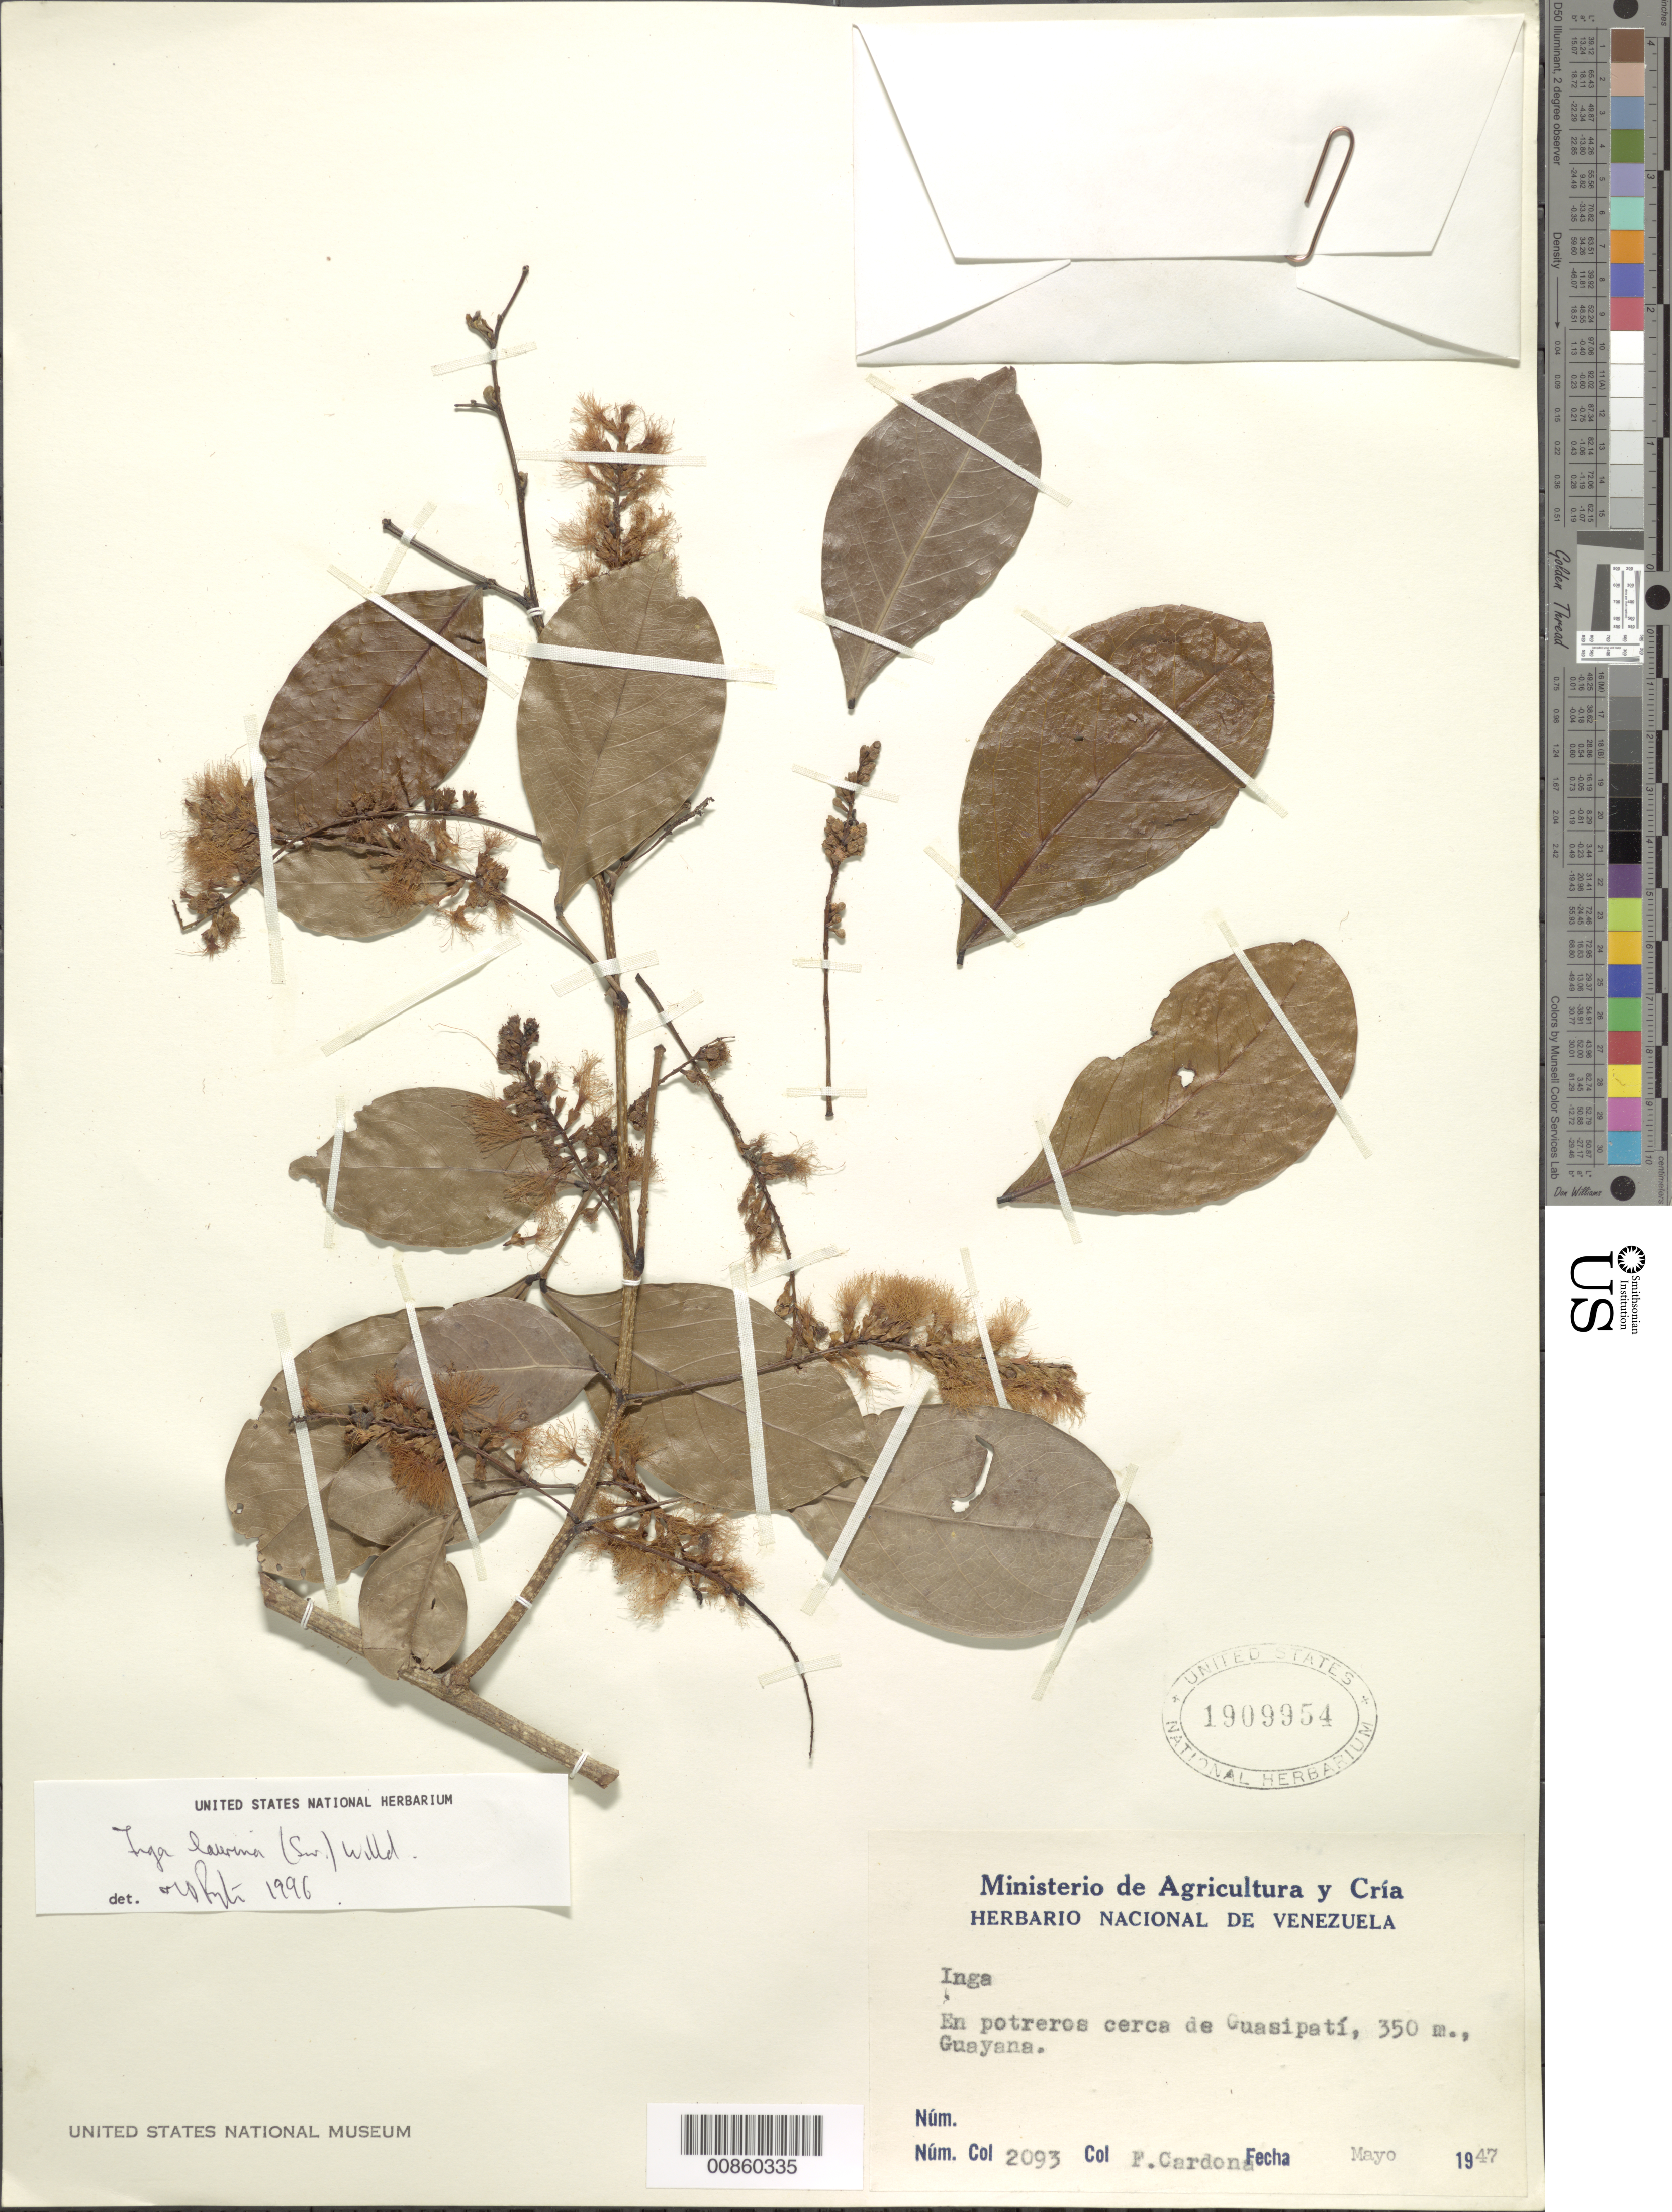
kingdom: Plantae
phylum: Tracheophyta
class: Magnoliopsida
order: Fabales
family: Fabaceae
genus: Inga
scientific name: Inga laurina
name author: (Sw.) Willd.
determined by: Pennington, T. D., (K)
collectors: F. Cardona Puig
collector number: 2093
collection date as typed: May-47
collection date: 1947-05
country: Venezuela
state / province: Bolívar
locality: Guasipatí, en potreros cerca de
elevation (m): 350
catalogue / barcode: US 1909954